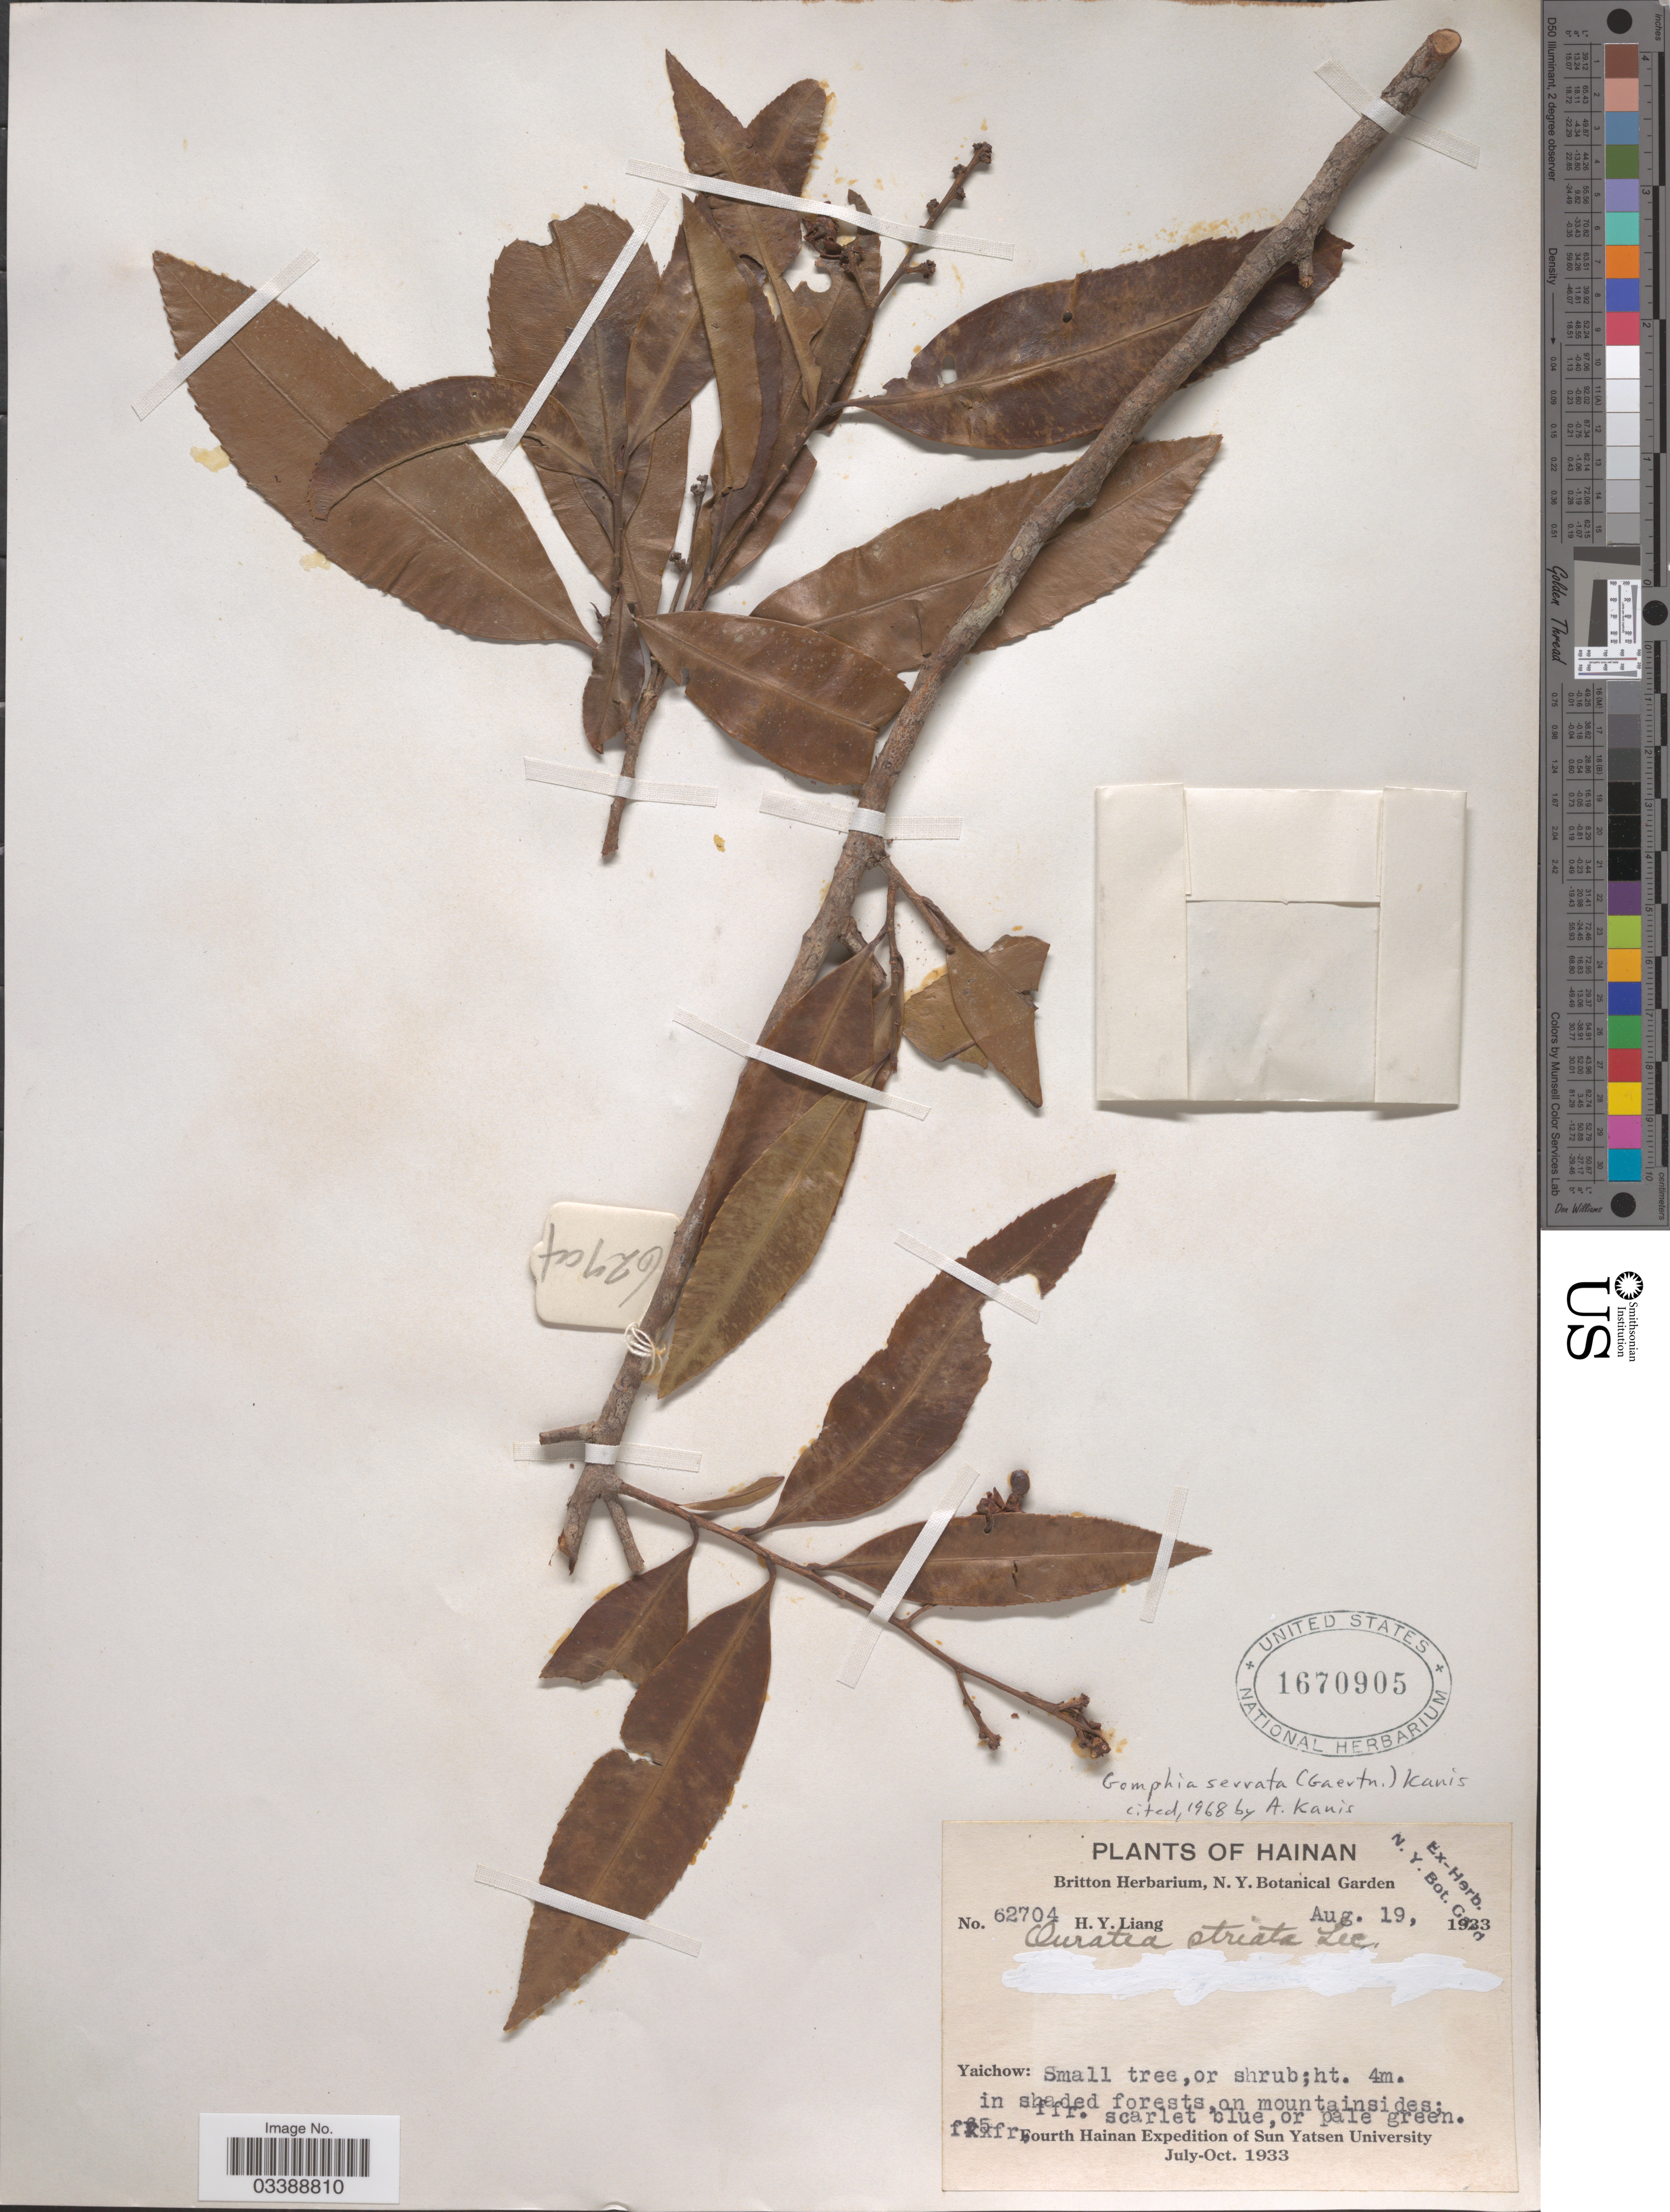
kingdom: Plantae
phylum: Tracheophyta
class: Magnoliopsida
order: Malpighiales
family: Ochnaceae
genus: Campylospermum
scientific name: Campylospermum serratum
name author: (Gaertn.) Bittrich & M.C.E. Amaral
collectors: H. Y. Liang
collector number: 62704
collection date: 1923-08-19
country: China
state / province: Hainan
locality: Yaichow.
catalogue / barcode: US 1670905